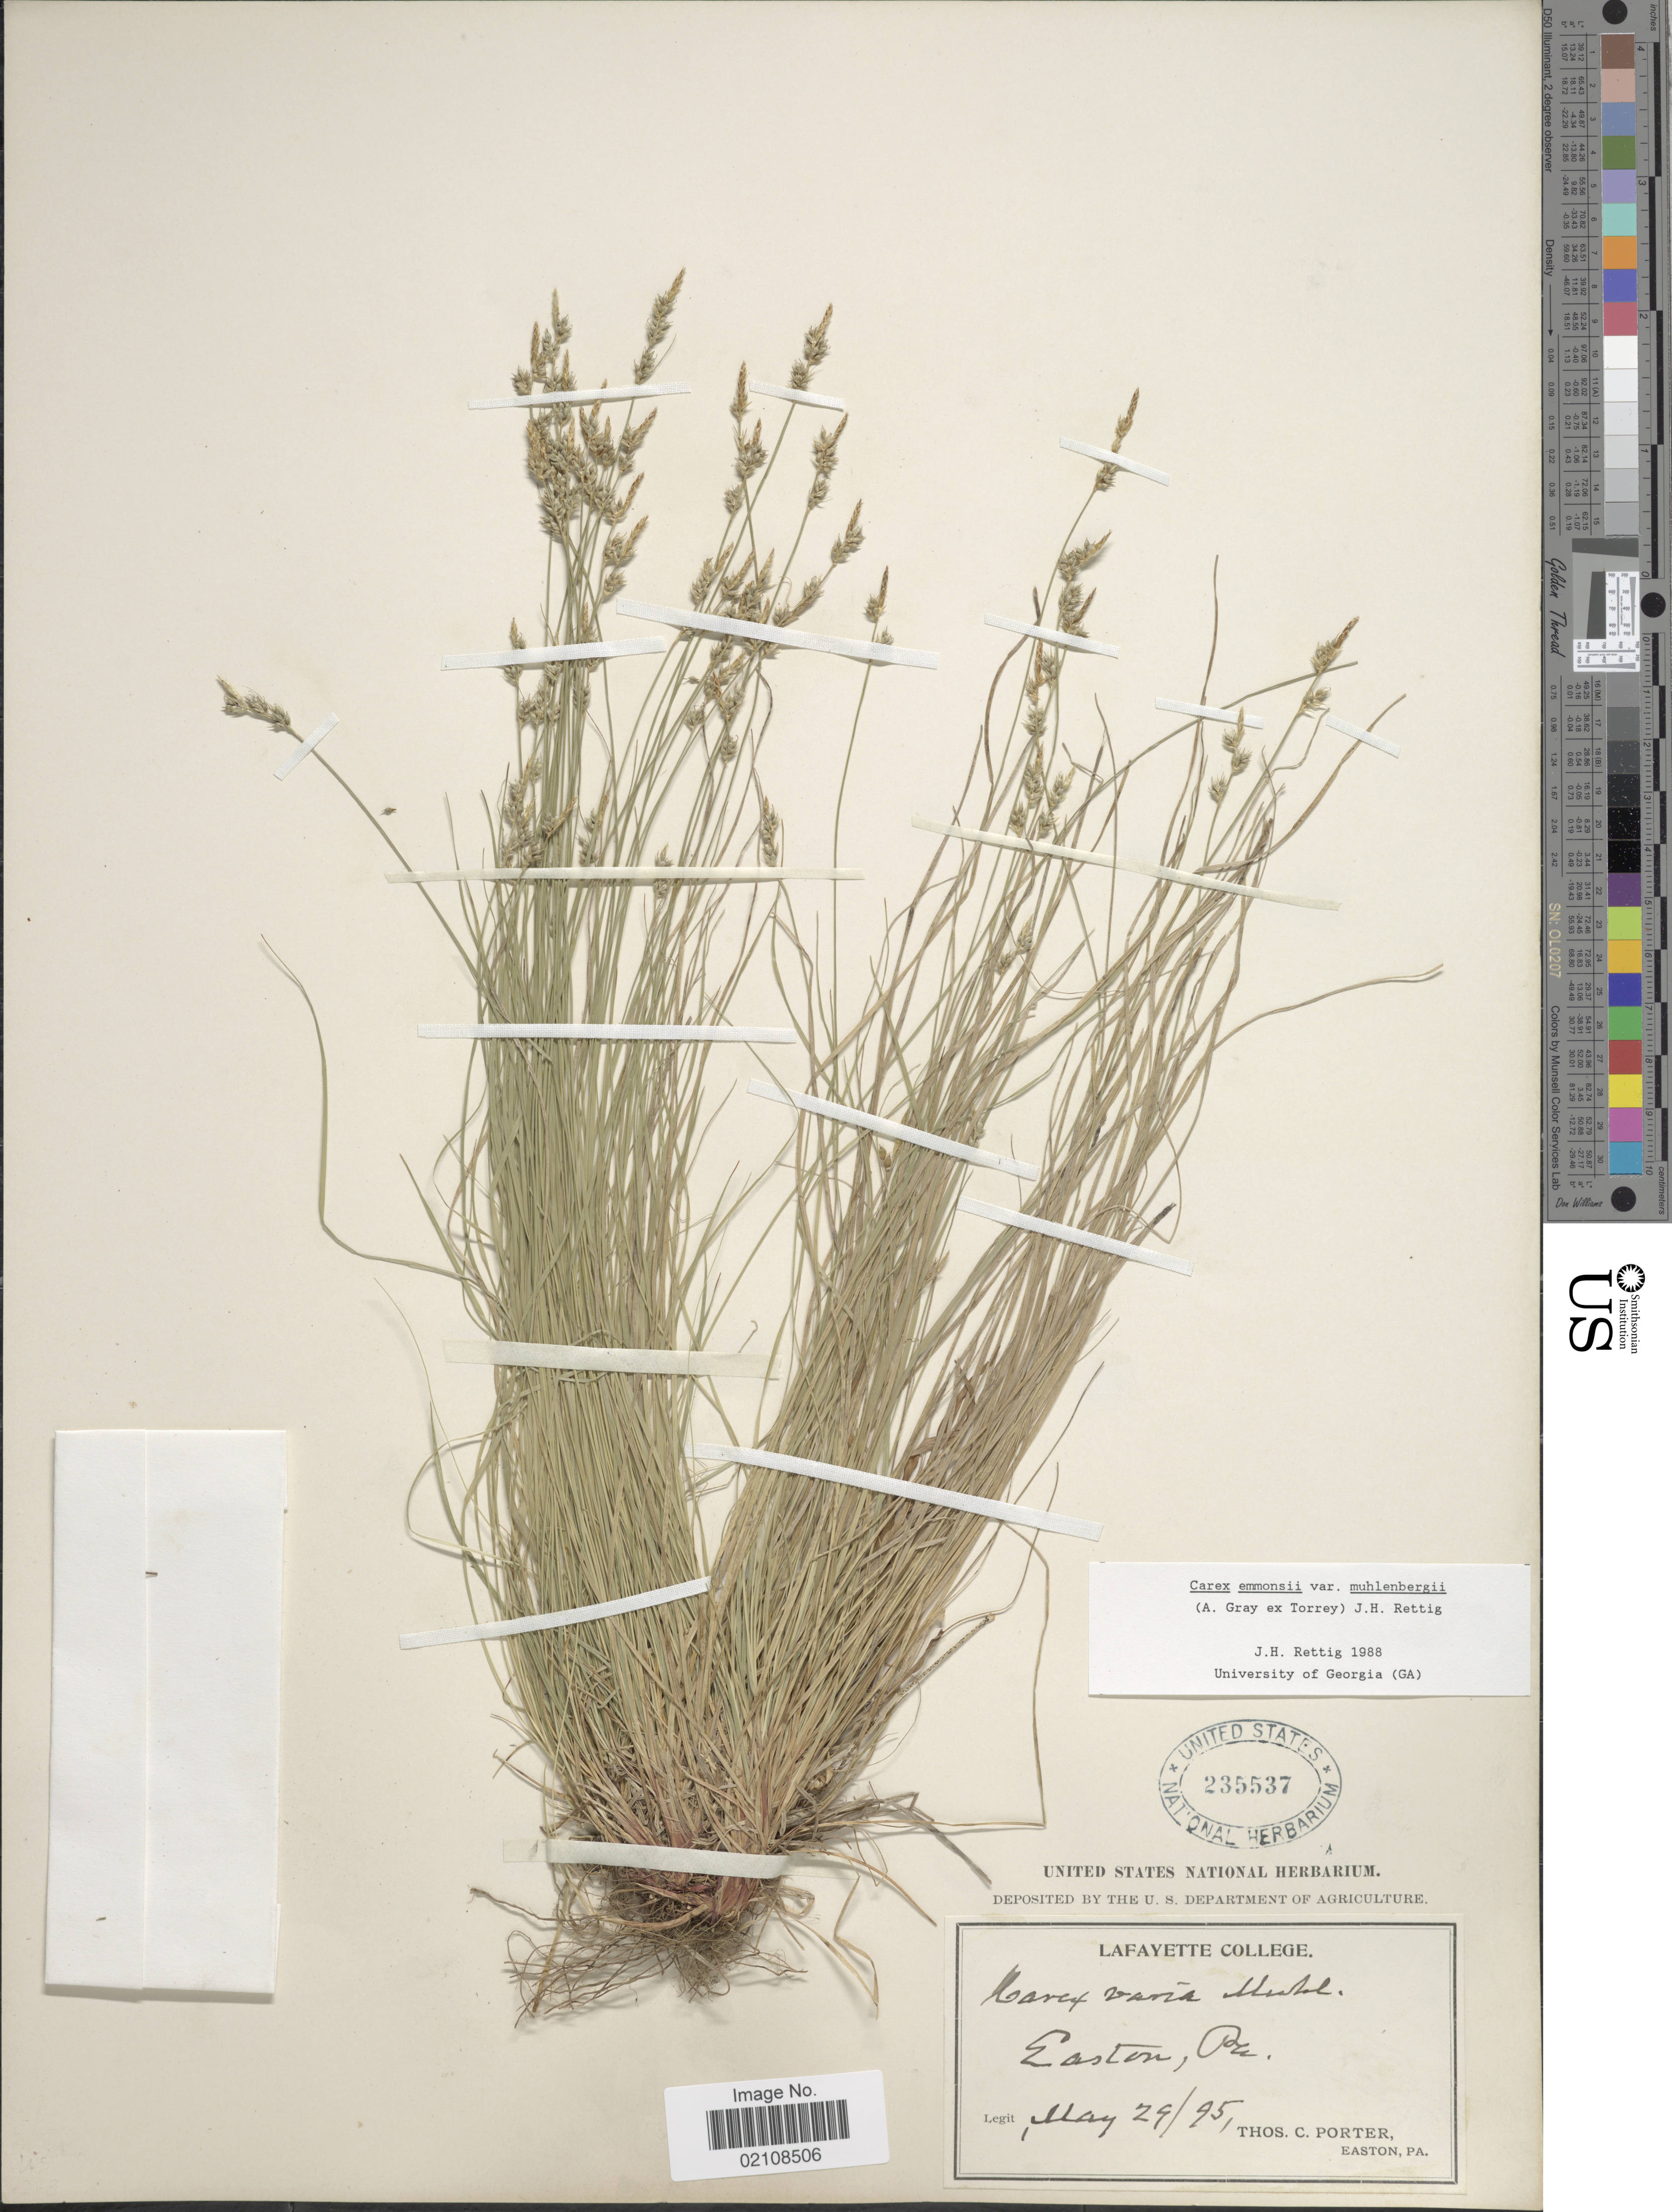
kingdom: Plantae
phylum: Tracheophyta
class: Liliopsida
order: Poales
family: Cyperaceae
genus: Carex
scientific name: Carex albicans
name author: Willd. ex Spreng.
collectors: T. Porter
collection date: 1895-05-29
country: United States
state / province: Pennsylvania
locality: Easton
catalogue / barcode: US 235537